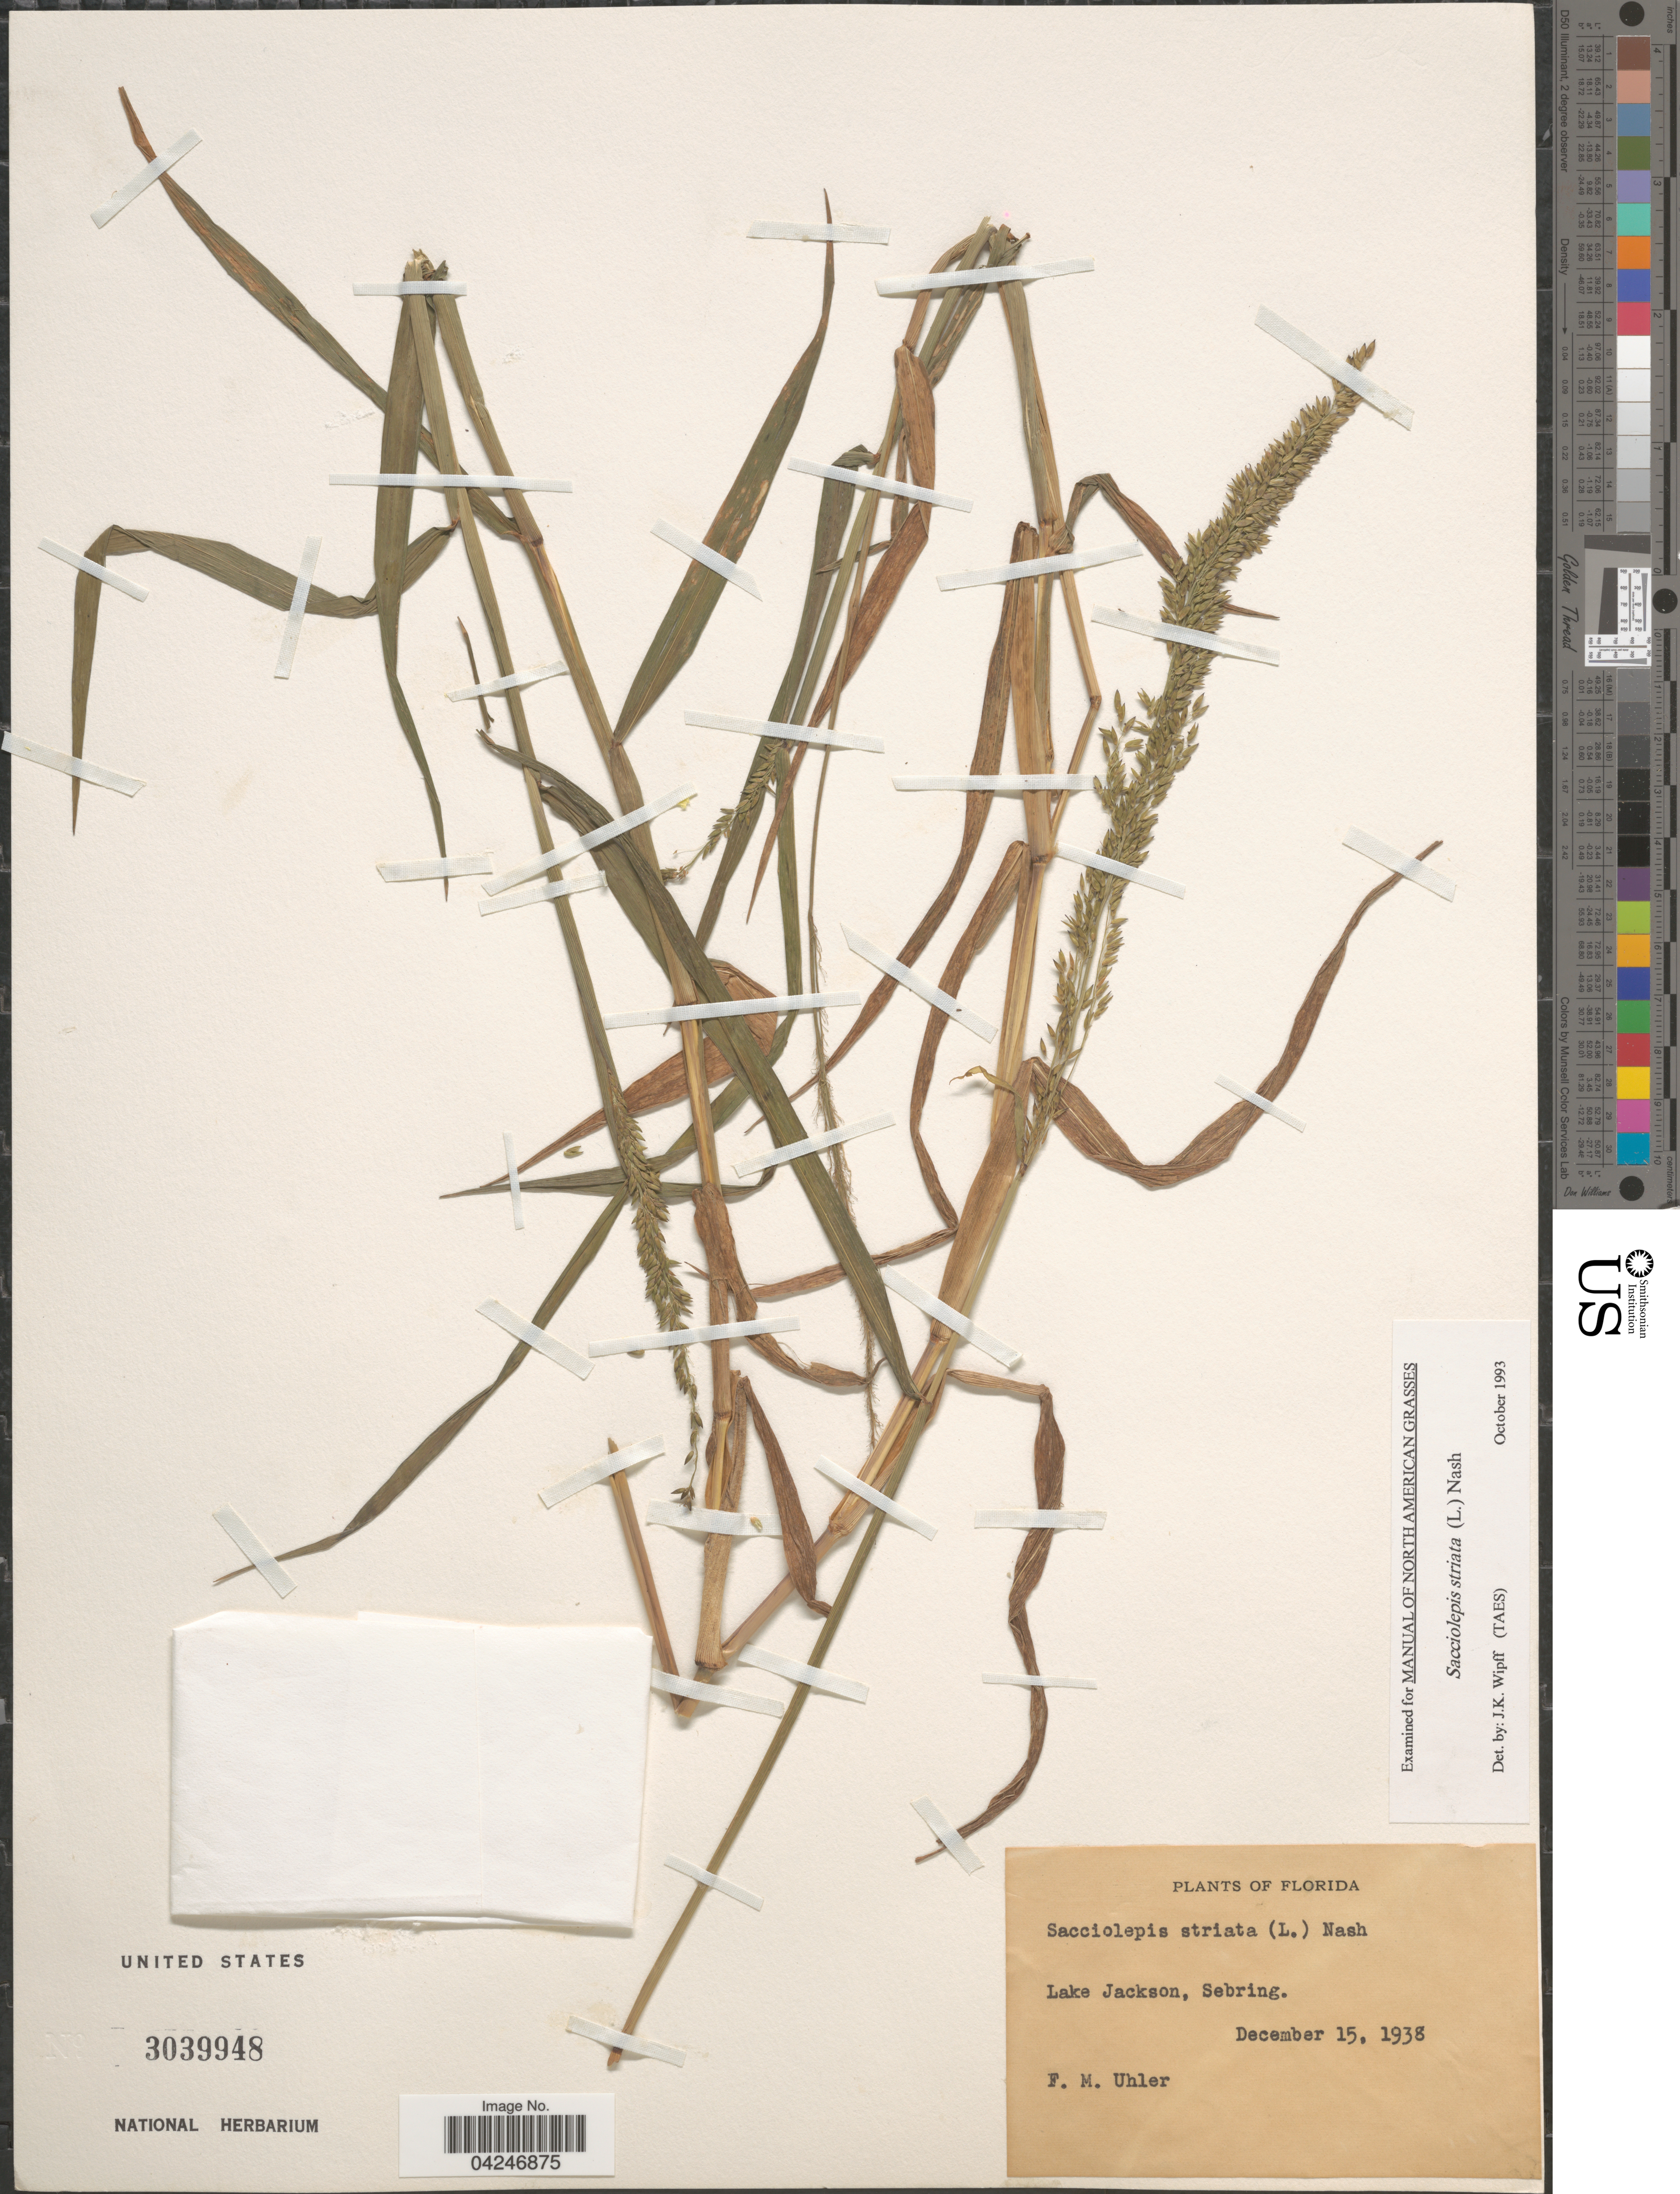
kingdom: Plantae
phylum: Tracheophyta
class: Liliopsida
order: Poales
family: Poaceae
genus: Sacciolepis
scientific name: Sacciolepis striata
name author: (L.) Nash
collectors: F. M. Uhler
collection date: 1938-12-15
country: United States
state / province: Florida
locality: Lake Jackson, Sebring.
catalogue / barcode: US 3039948